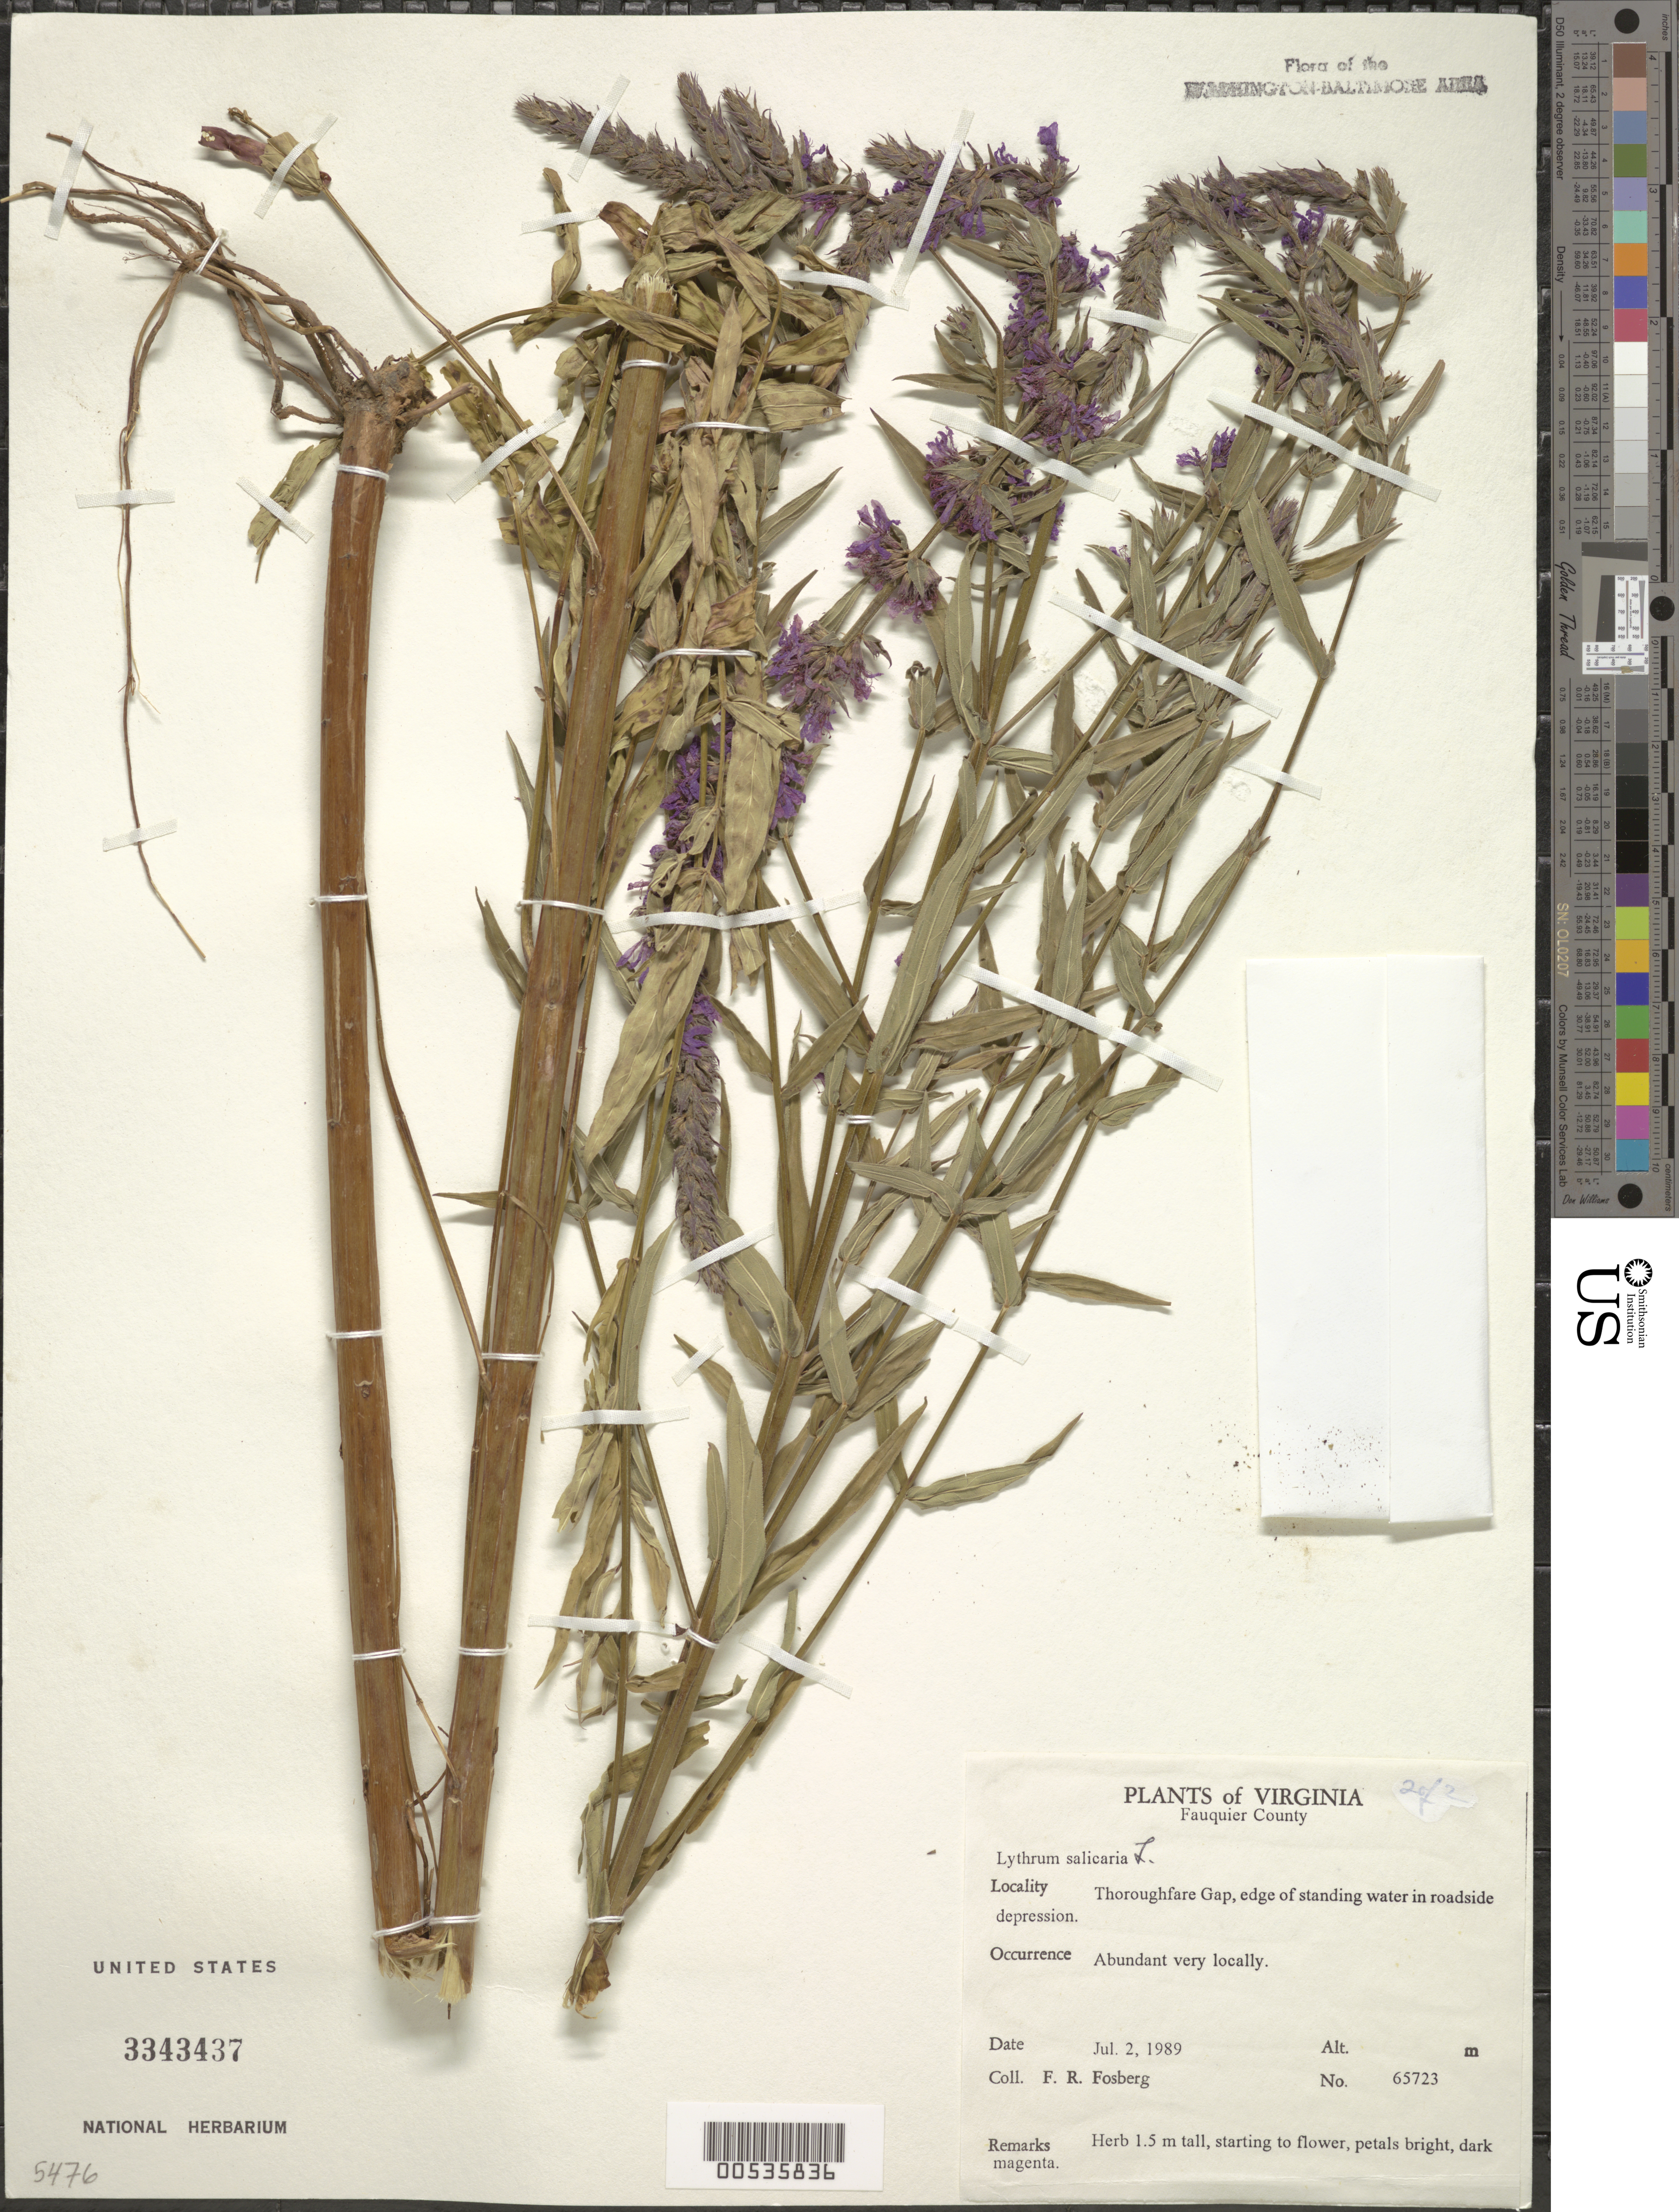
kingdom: Plantae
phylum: Tracheophyta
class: Magnoliopsida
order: Myrtales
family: Lythraceae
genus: Lythrum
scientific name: Lythrum salicaria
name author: L.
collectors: F. R. Fosberg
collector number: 65723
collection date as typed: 02 Jul 1989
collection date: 1989-07-02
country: United States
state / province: Virginia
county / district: Fauquier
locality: Thorofare Gap Bull Run Mts.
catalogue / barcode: US 3343437